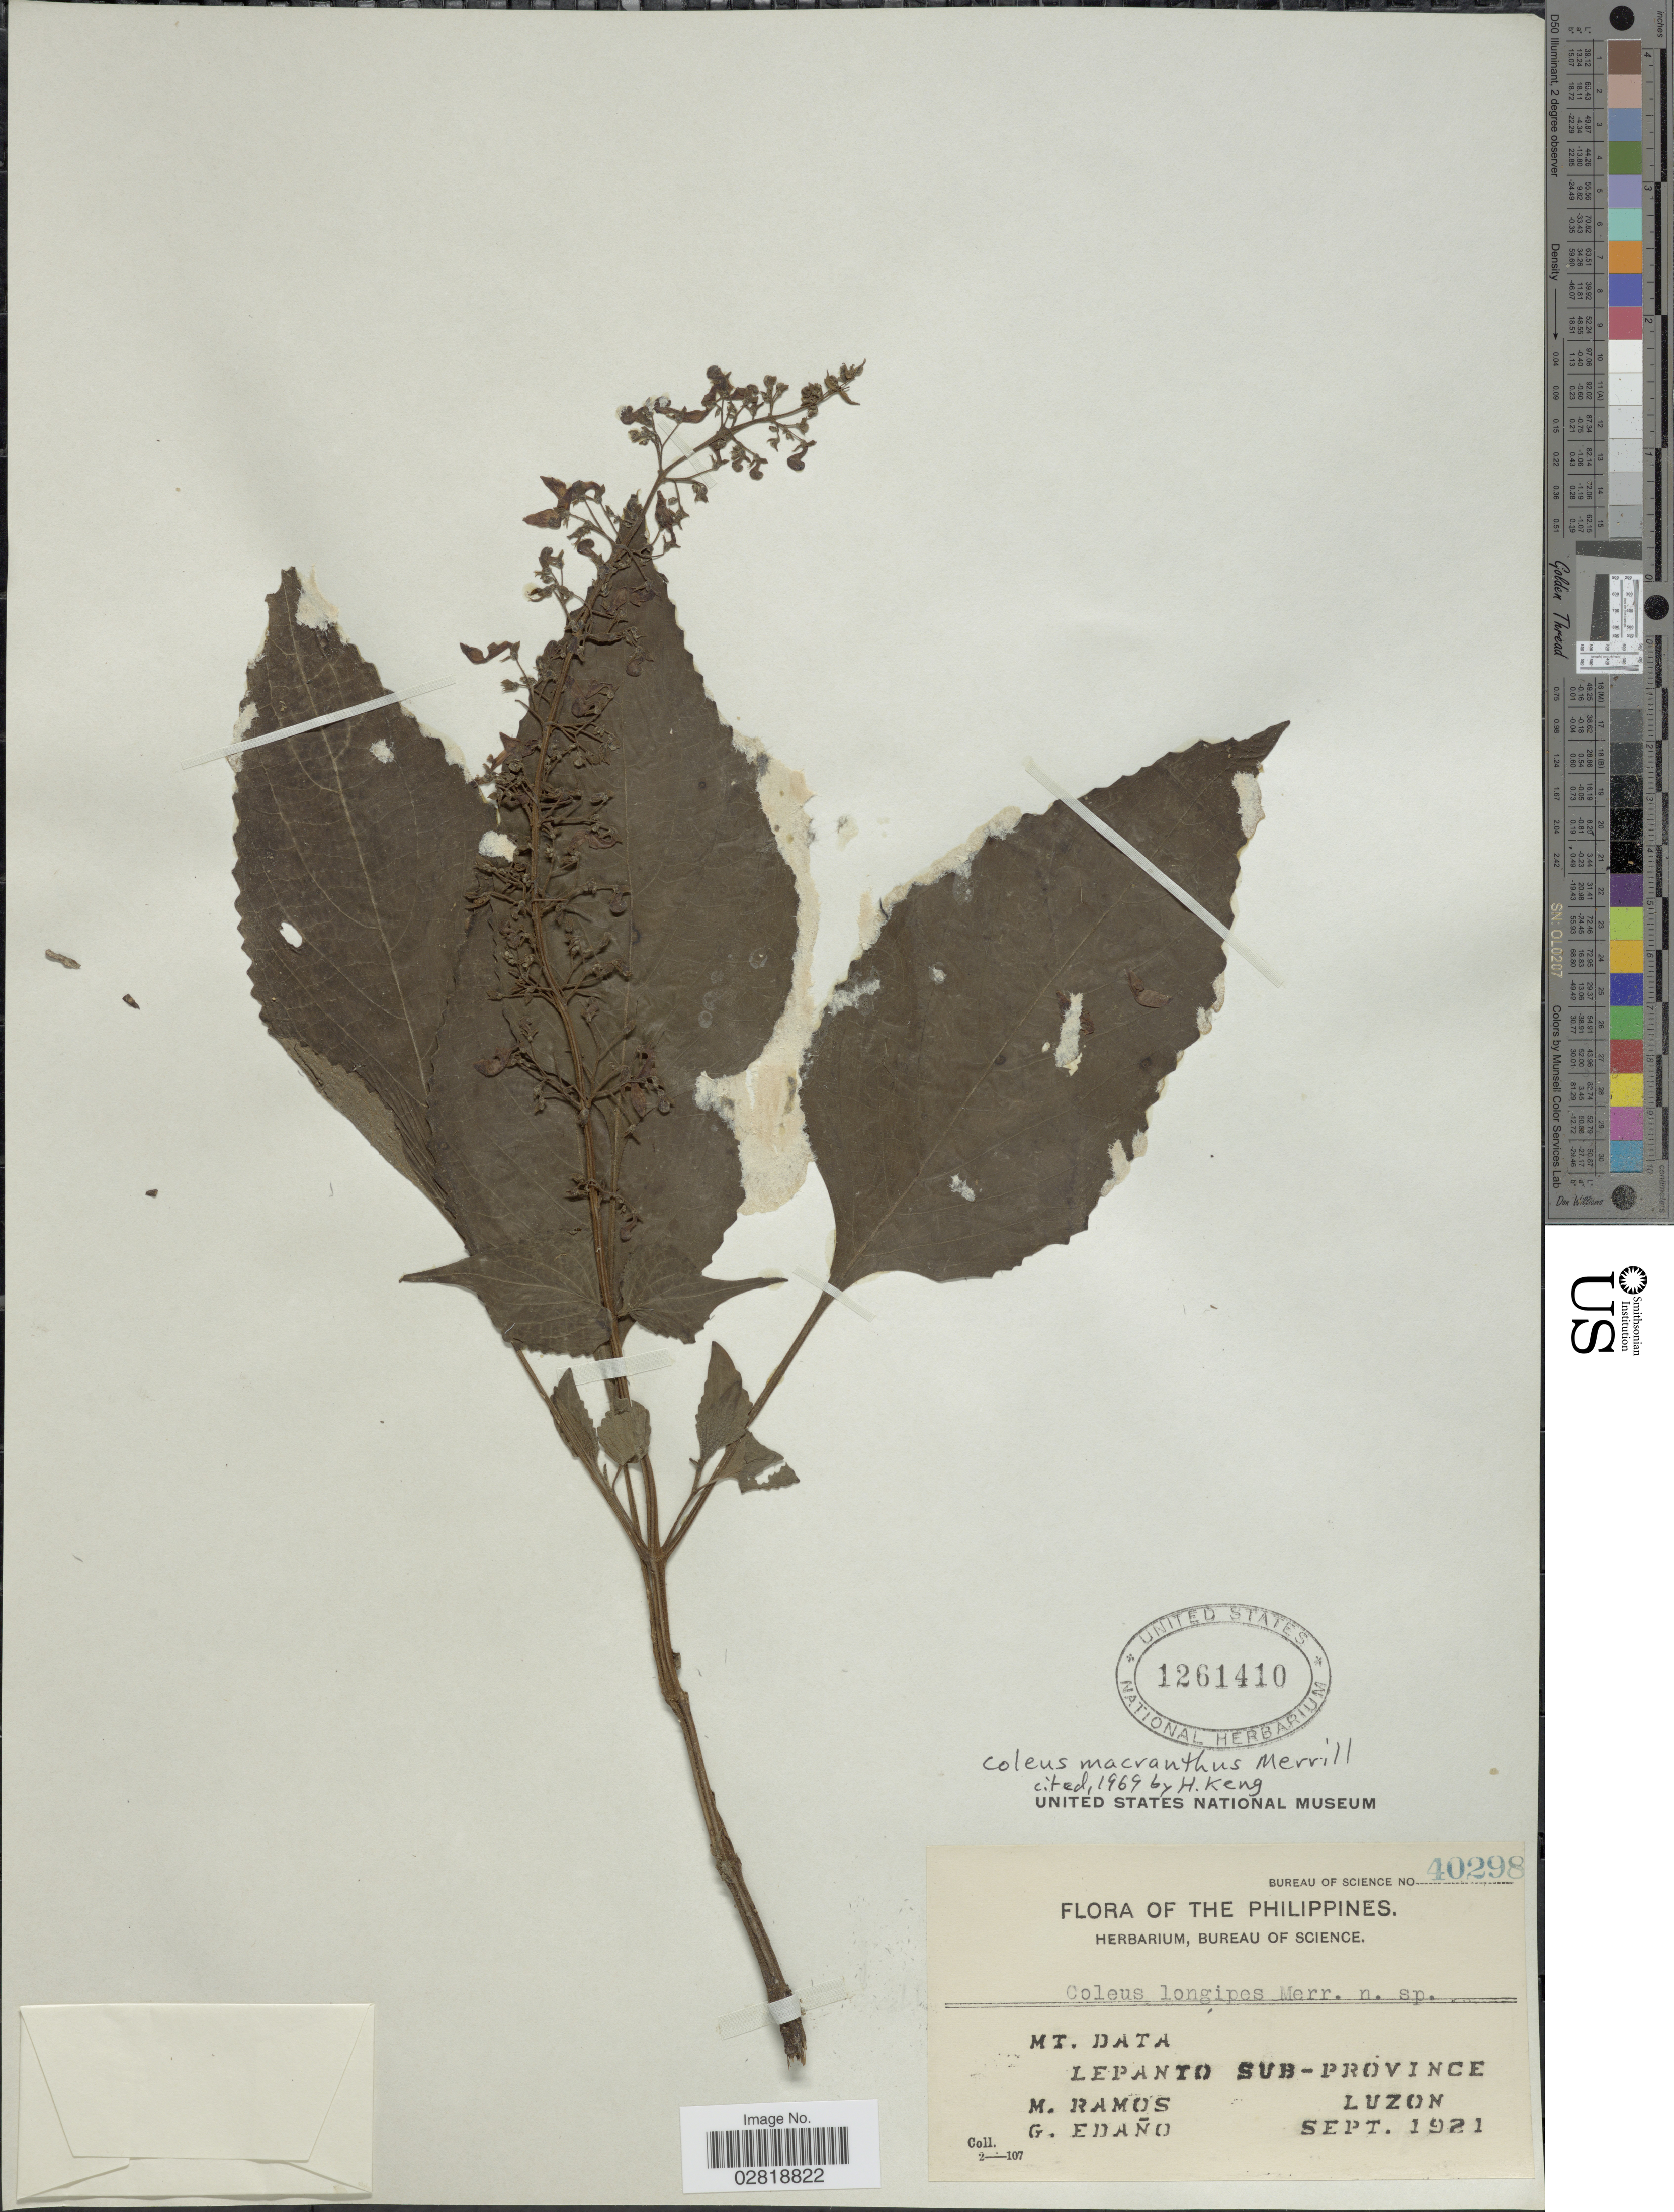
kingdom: Plantae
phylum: Tracheophyta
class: Magnoliopsida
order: Lamiales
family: Lamiaceae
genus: Plectranthus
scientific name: Plectranthus merrillii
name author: H. Keng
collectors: M. Ramos & G. Edaño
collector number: Bureau of Science 40298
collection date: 1921-09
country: Philippines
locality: Mt. Data. Lepanto Sub-Province. Luzon.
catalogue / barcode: US 1261410